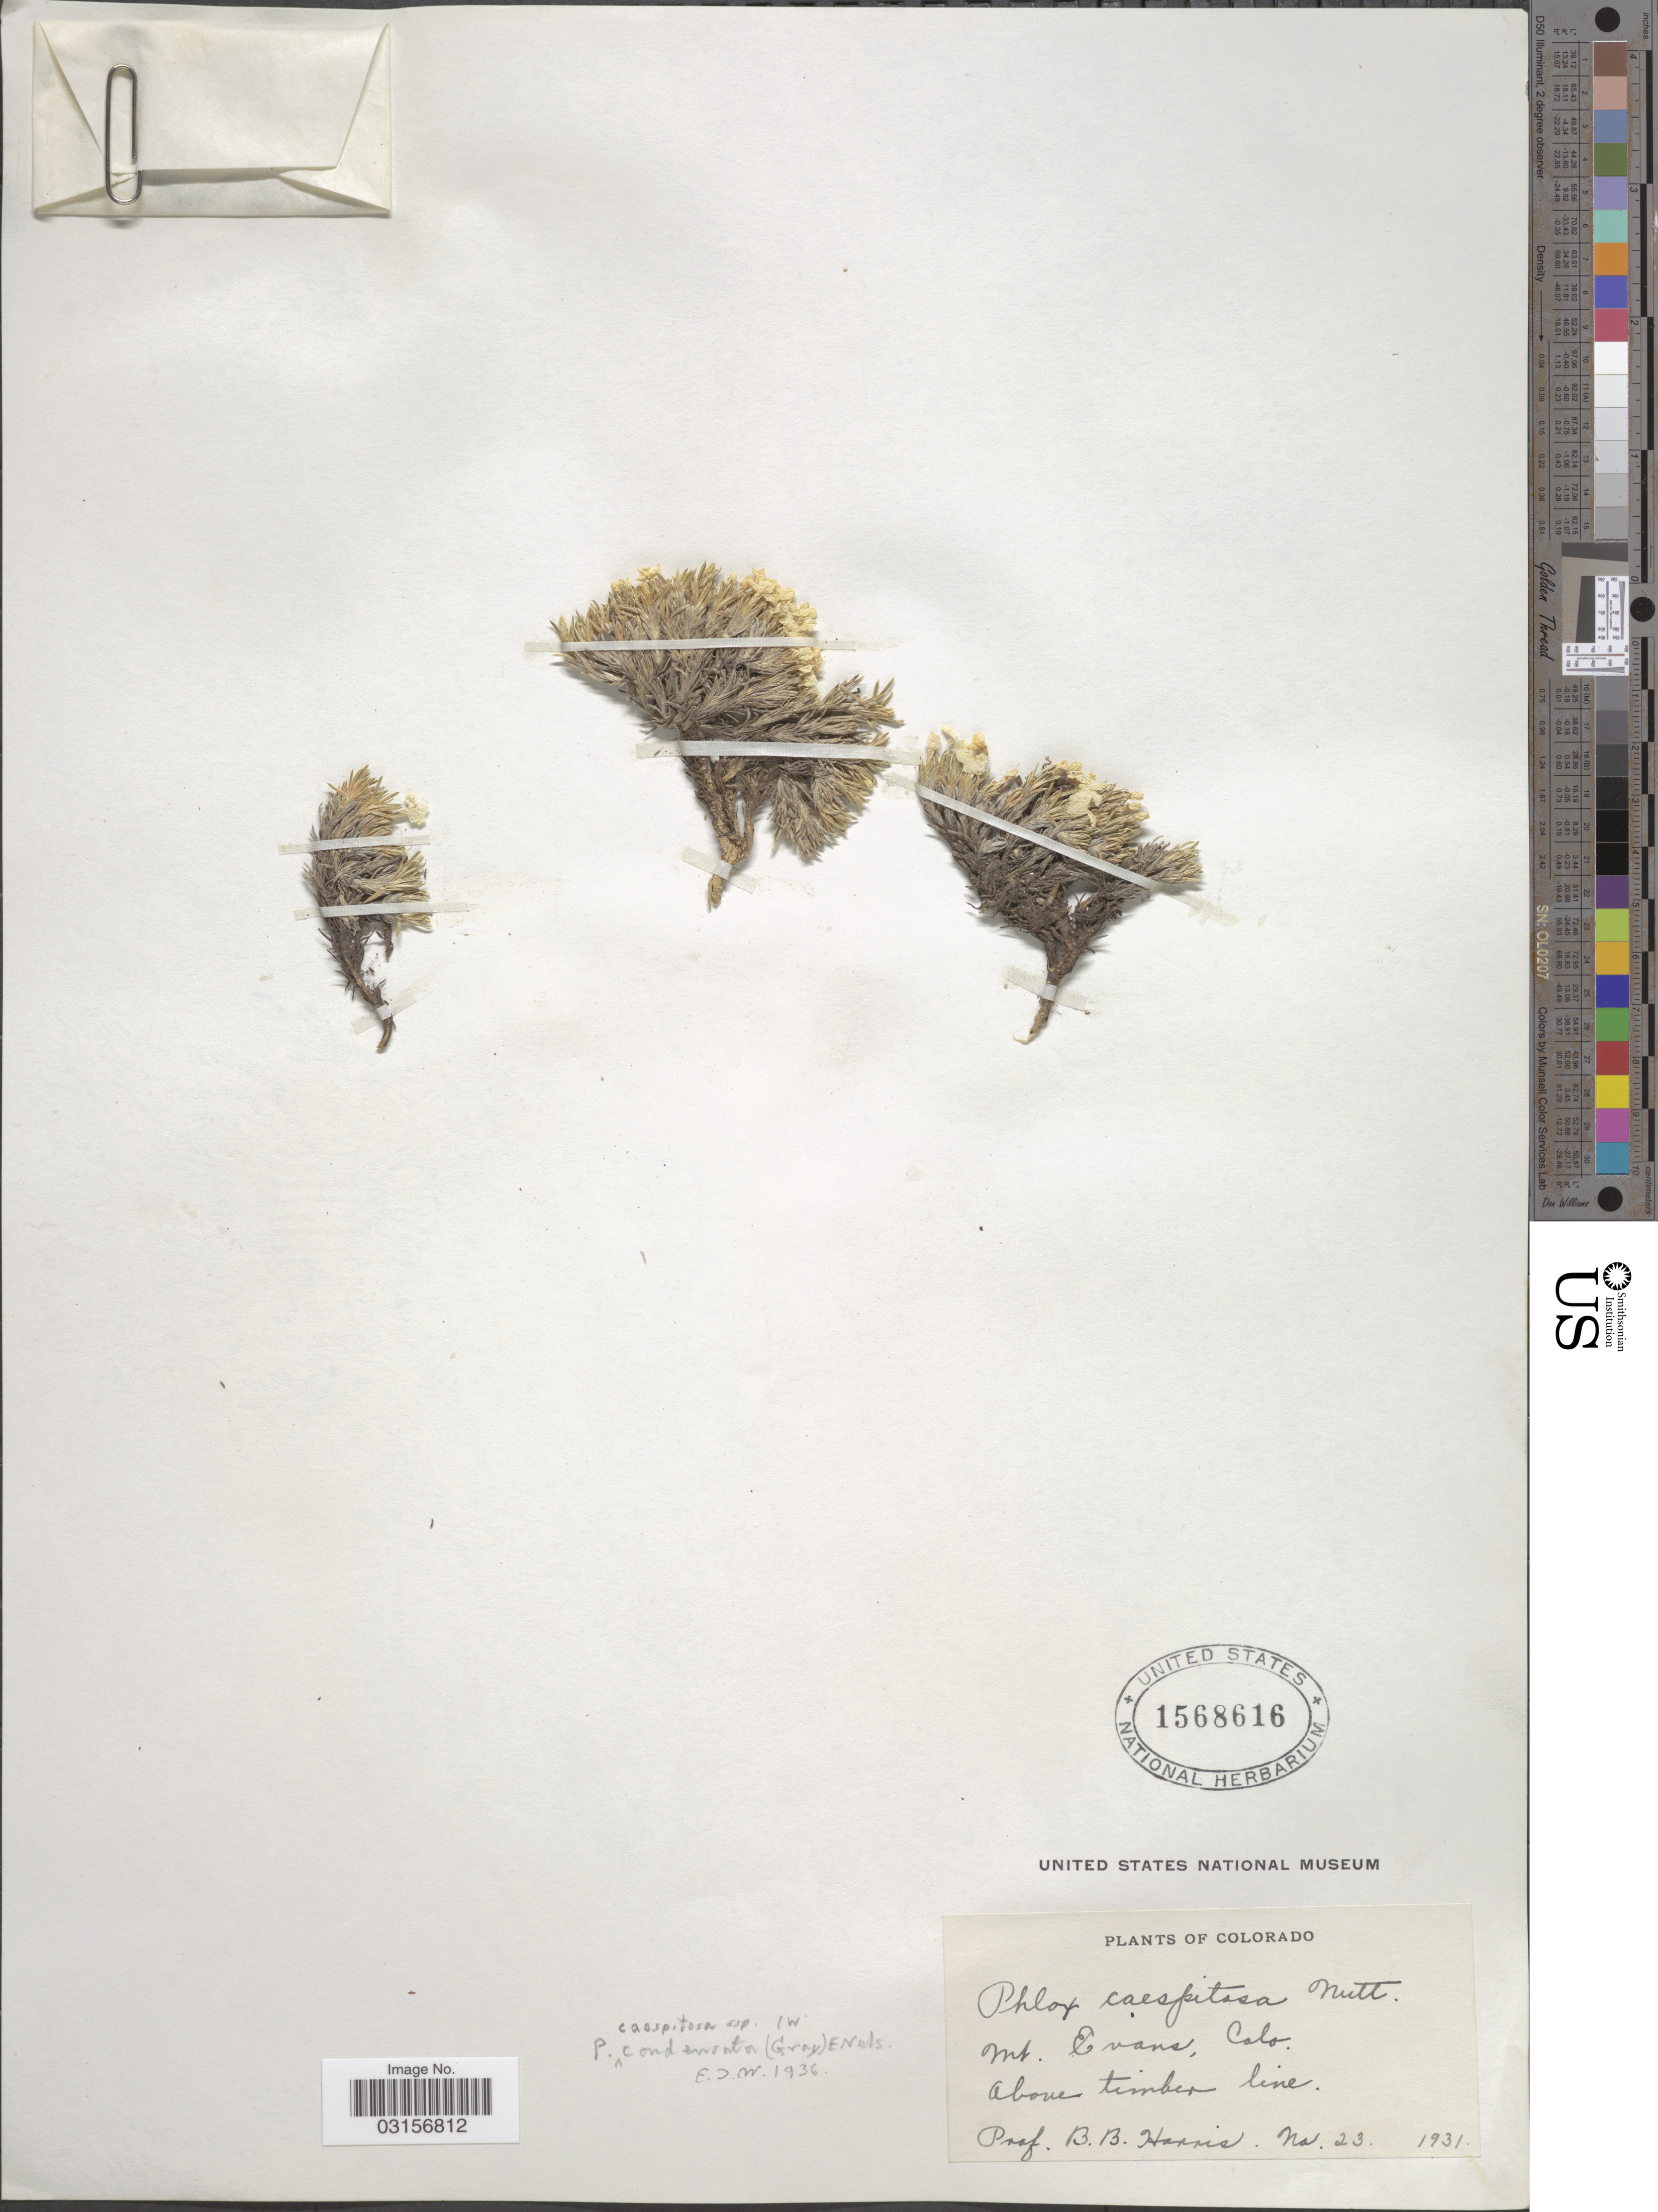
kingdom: Plantae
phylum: Tracheophyta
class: Magnoliopsida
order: Ericales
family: Polemoniaceae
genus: Phlox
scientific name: Phlox condensata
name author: (A. Gray) E.E. Nelson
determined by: Mayfield, M. H.; Ferguson, C. J.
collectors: B. B. Harris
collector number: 23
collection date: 1931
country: United States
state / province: Colorado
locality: Mt. Evans, Colo.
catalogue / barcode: US 1568616